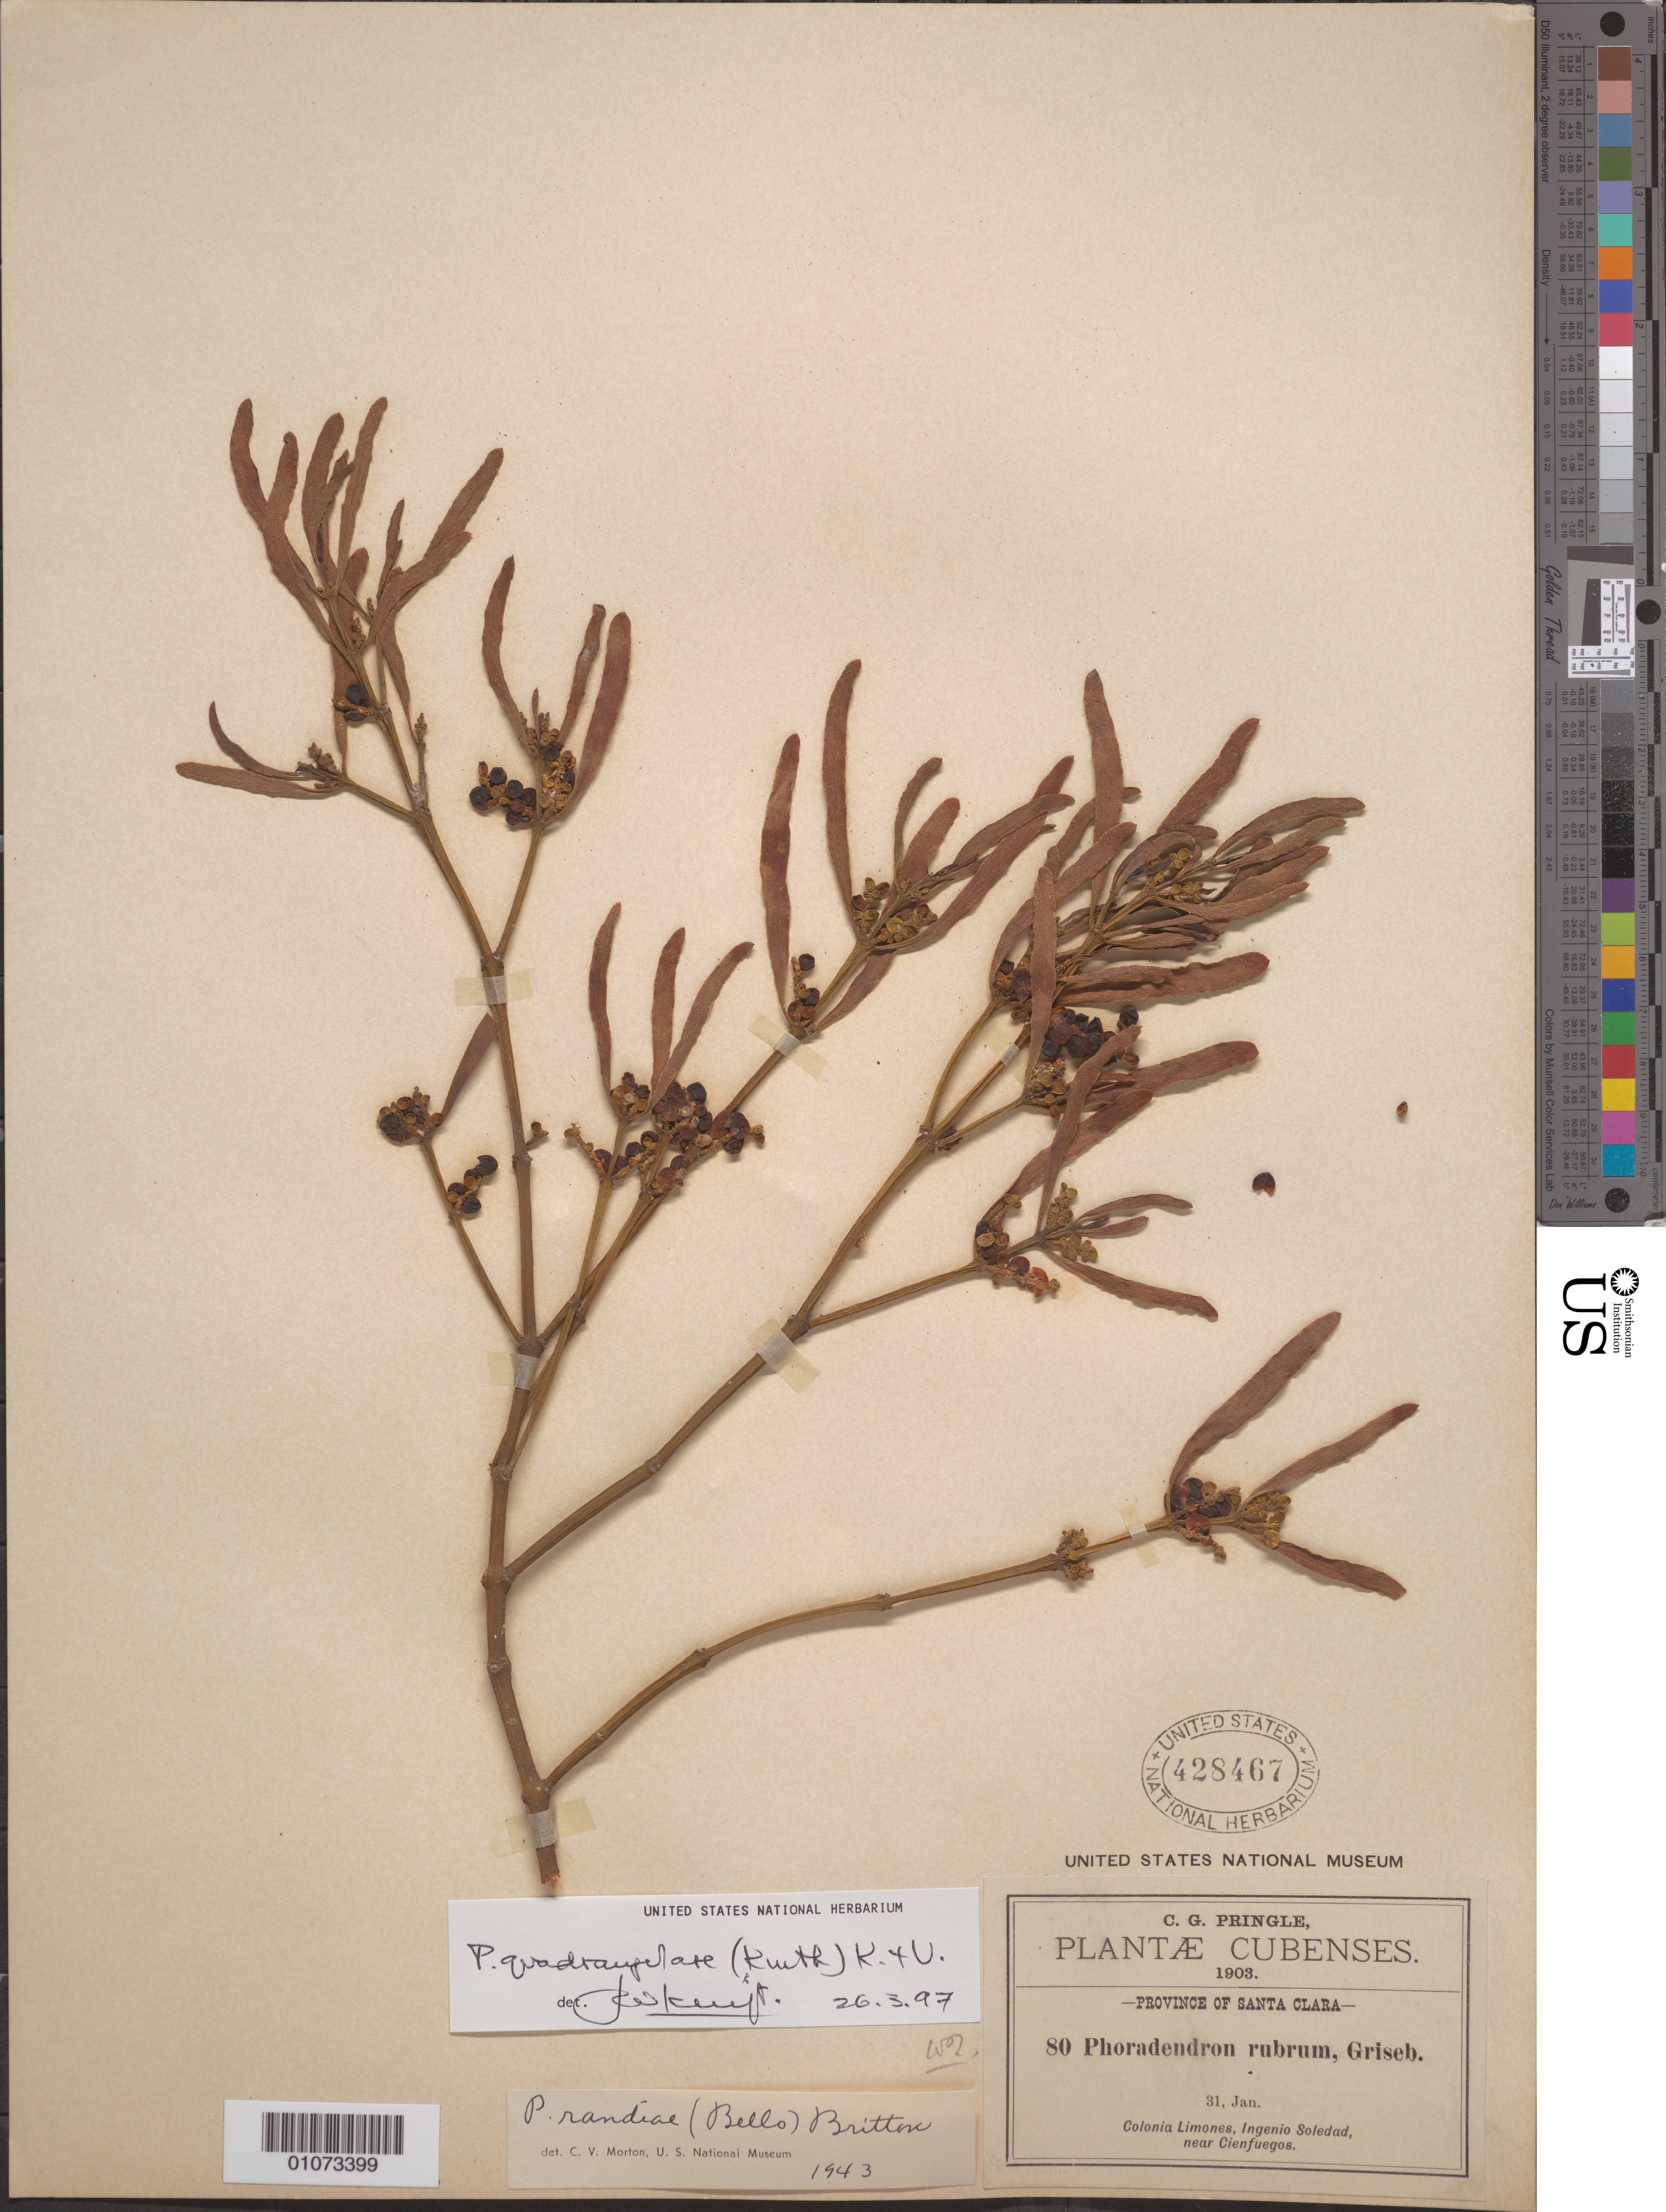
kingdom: Plantae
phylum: Tracheophyta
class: Magnoliopsida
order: Santalales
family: Viscaceae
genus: Phoradendron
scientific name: Phoradendron quadrangulare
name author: (Kunth) Griseb.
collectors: C. G. Pringle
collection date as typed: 31 Jan 1903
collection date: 1903-01-31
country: Cuba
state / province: Cienfuegos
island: Cuba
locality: Colonia Limones, Ingenio Soledad, near Cienfuegos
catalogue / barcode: US 428467